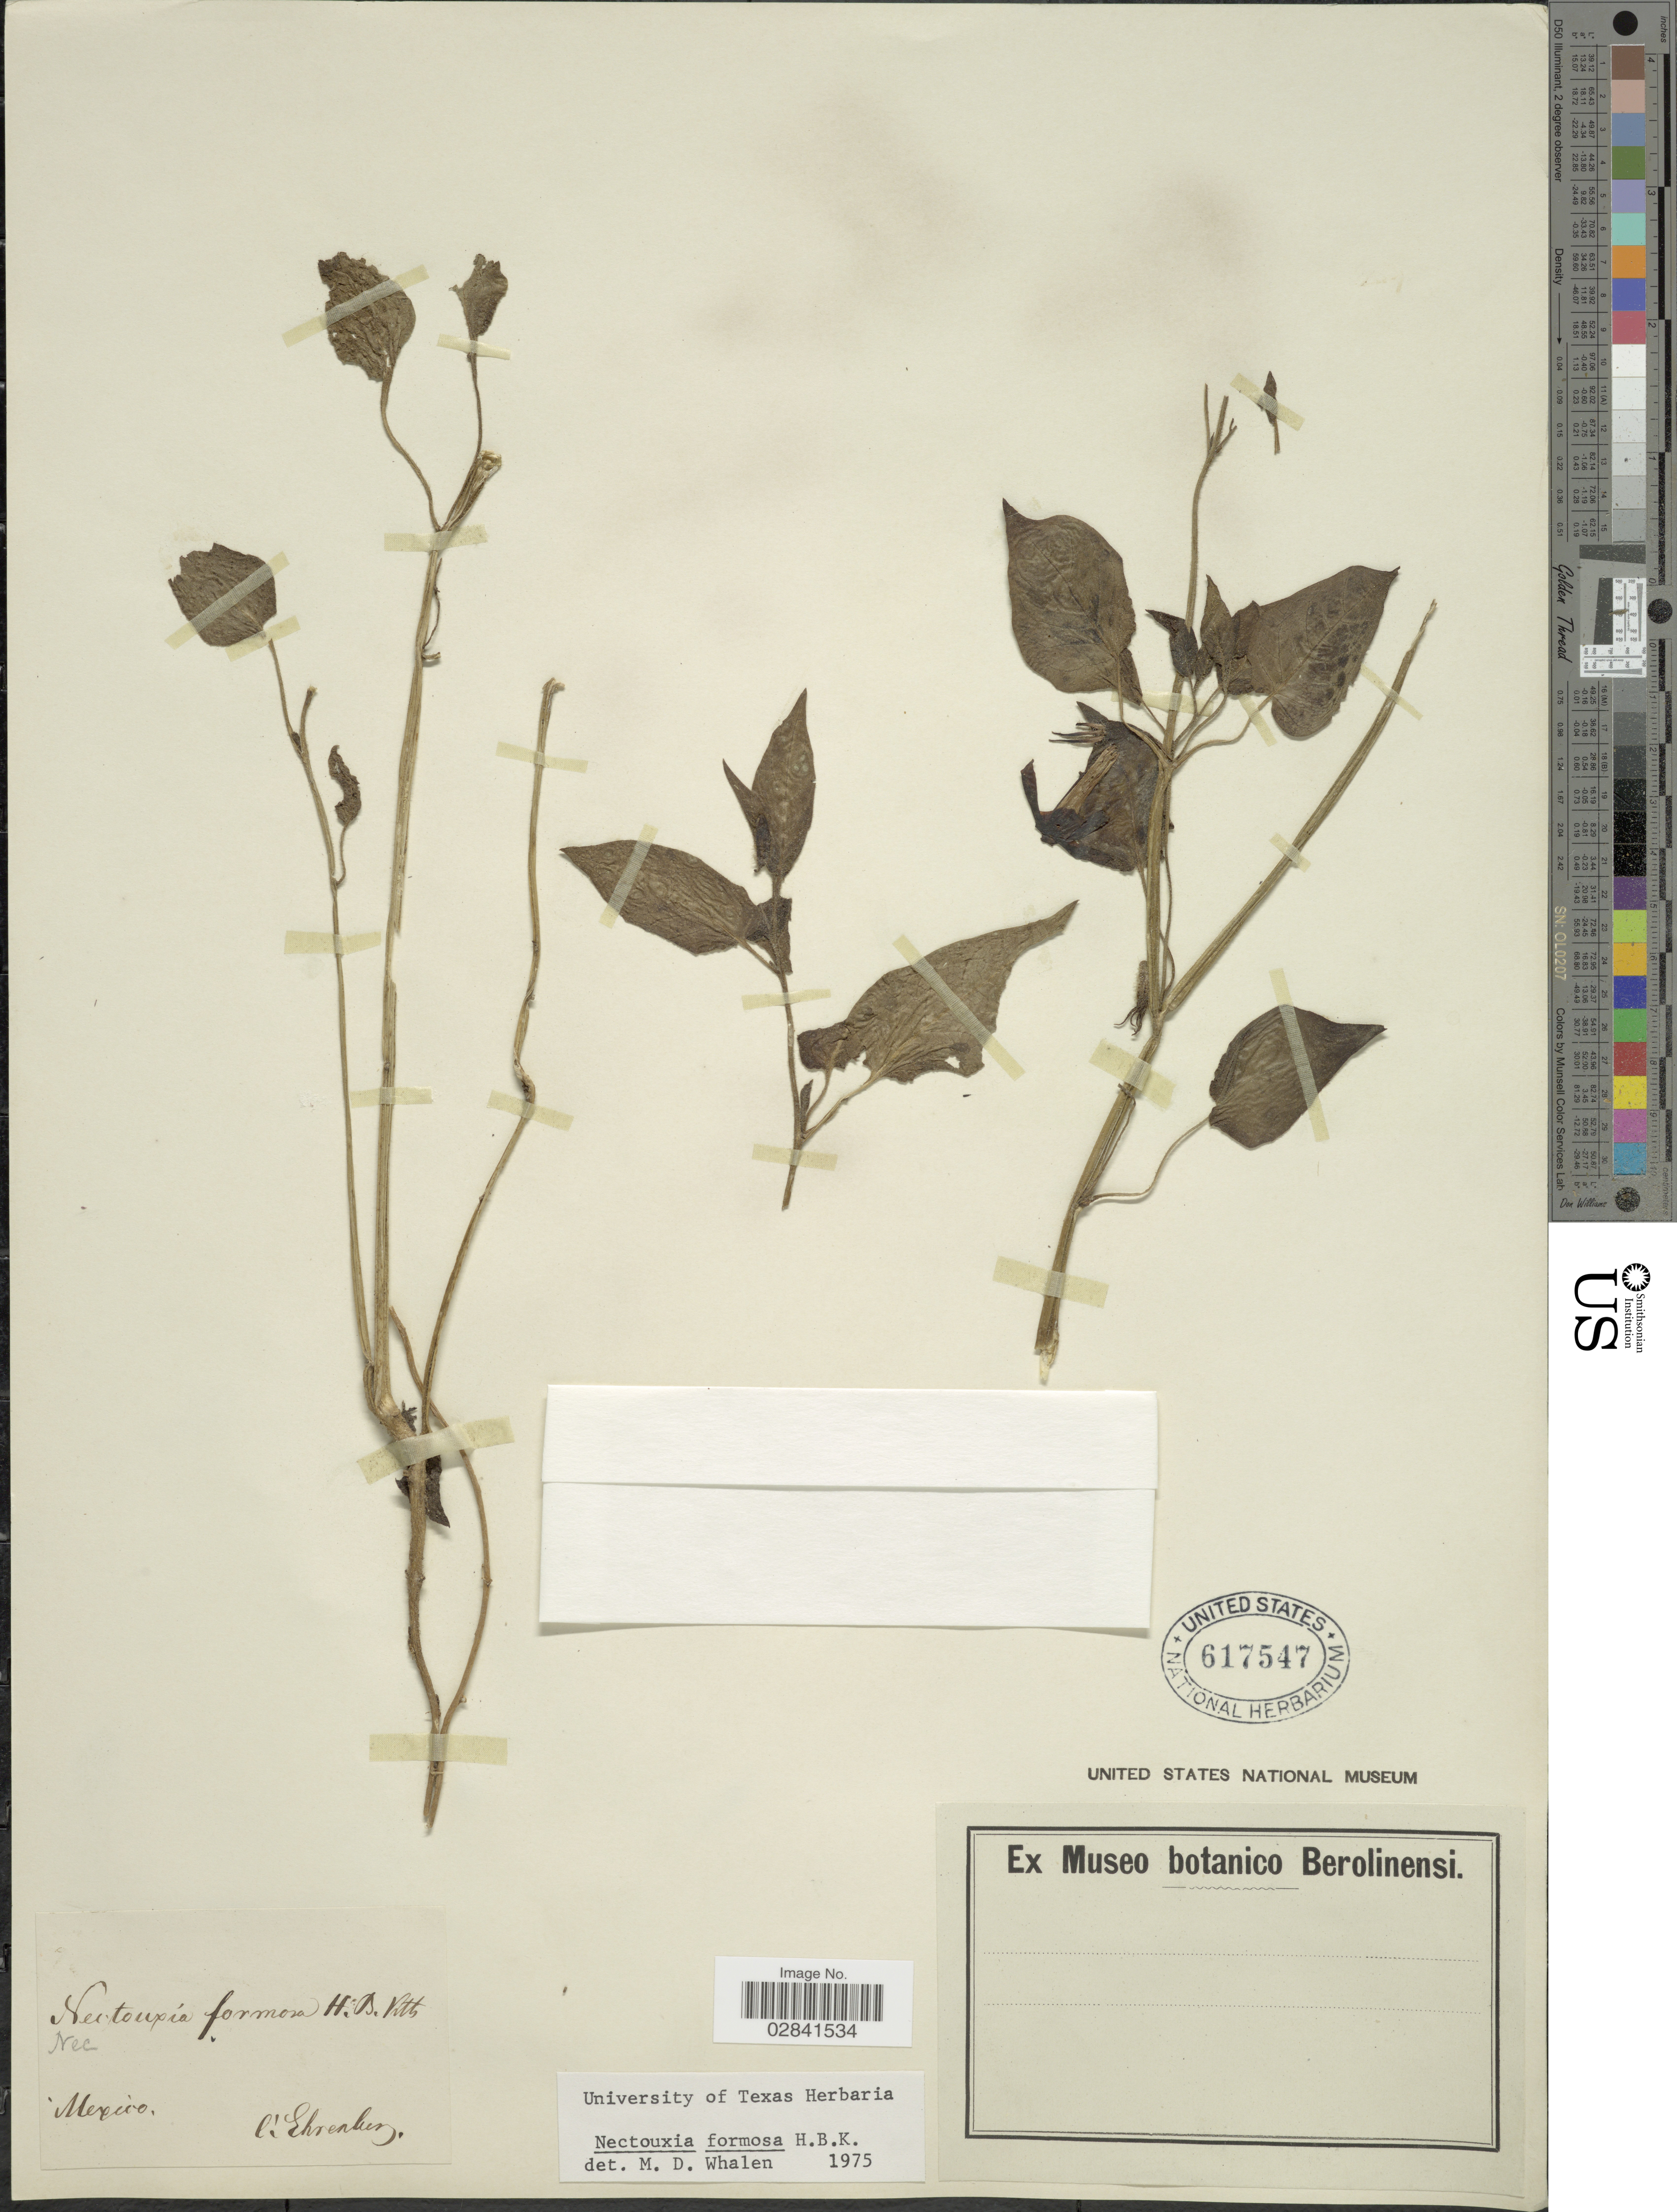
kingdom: Plantae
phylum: Tracheophyta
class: Magnoliopsida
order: Solanales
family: Solanaceae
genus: Nectouxia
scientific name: Nectouxia formosa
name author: Kunth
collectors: C. G. Ehrenberg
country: Mexico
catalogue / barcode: US 617547